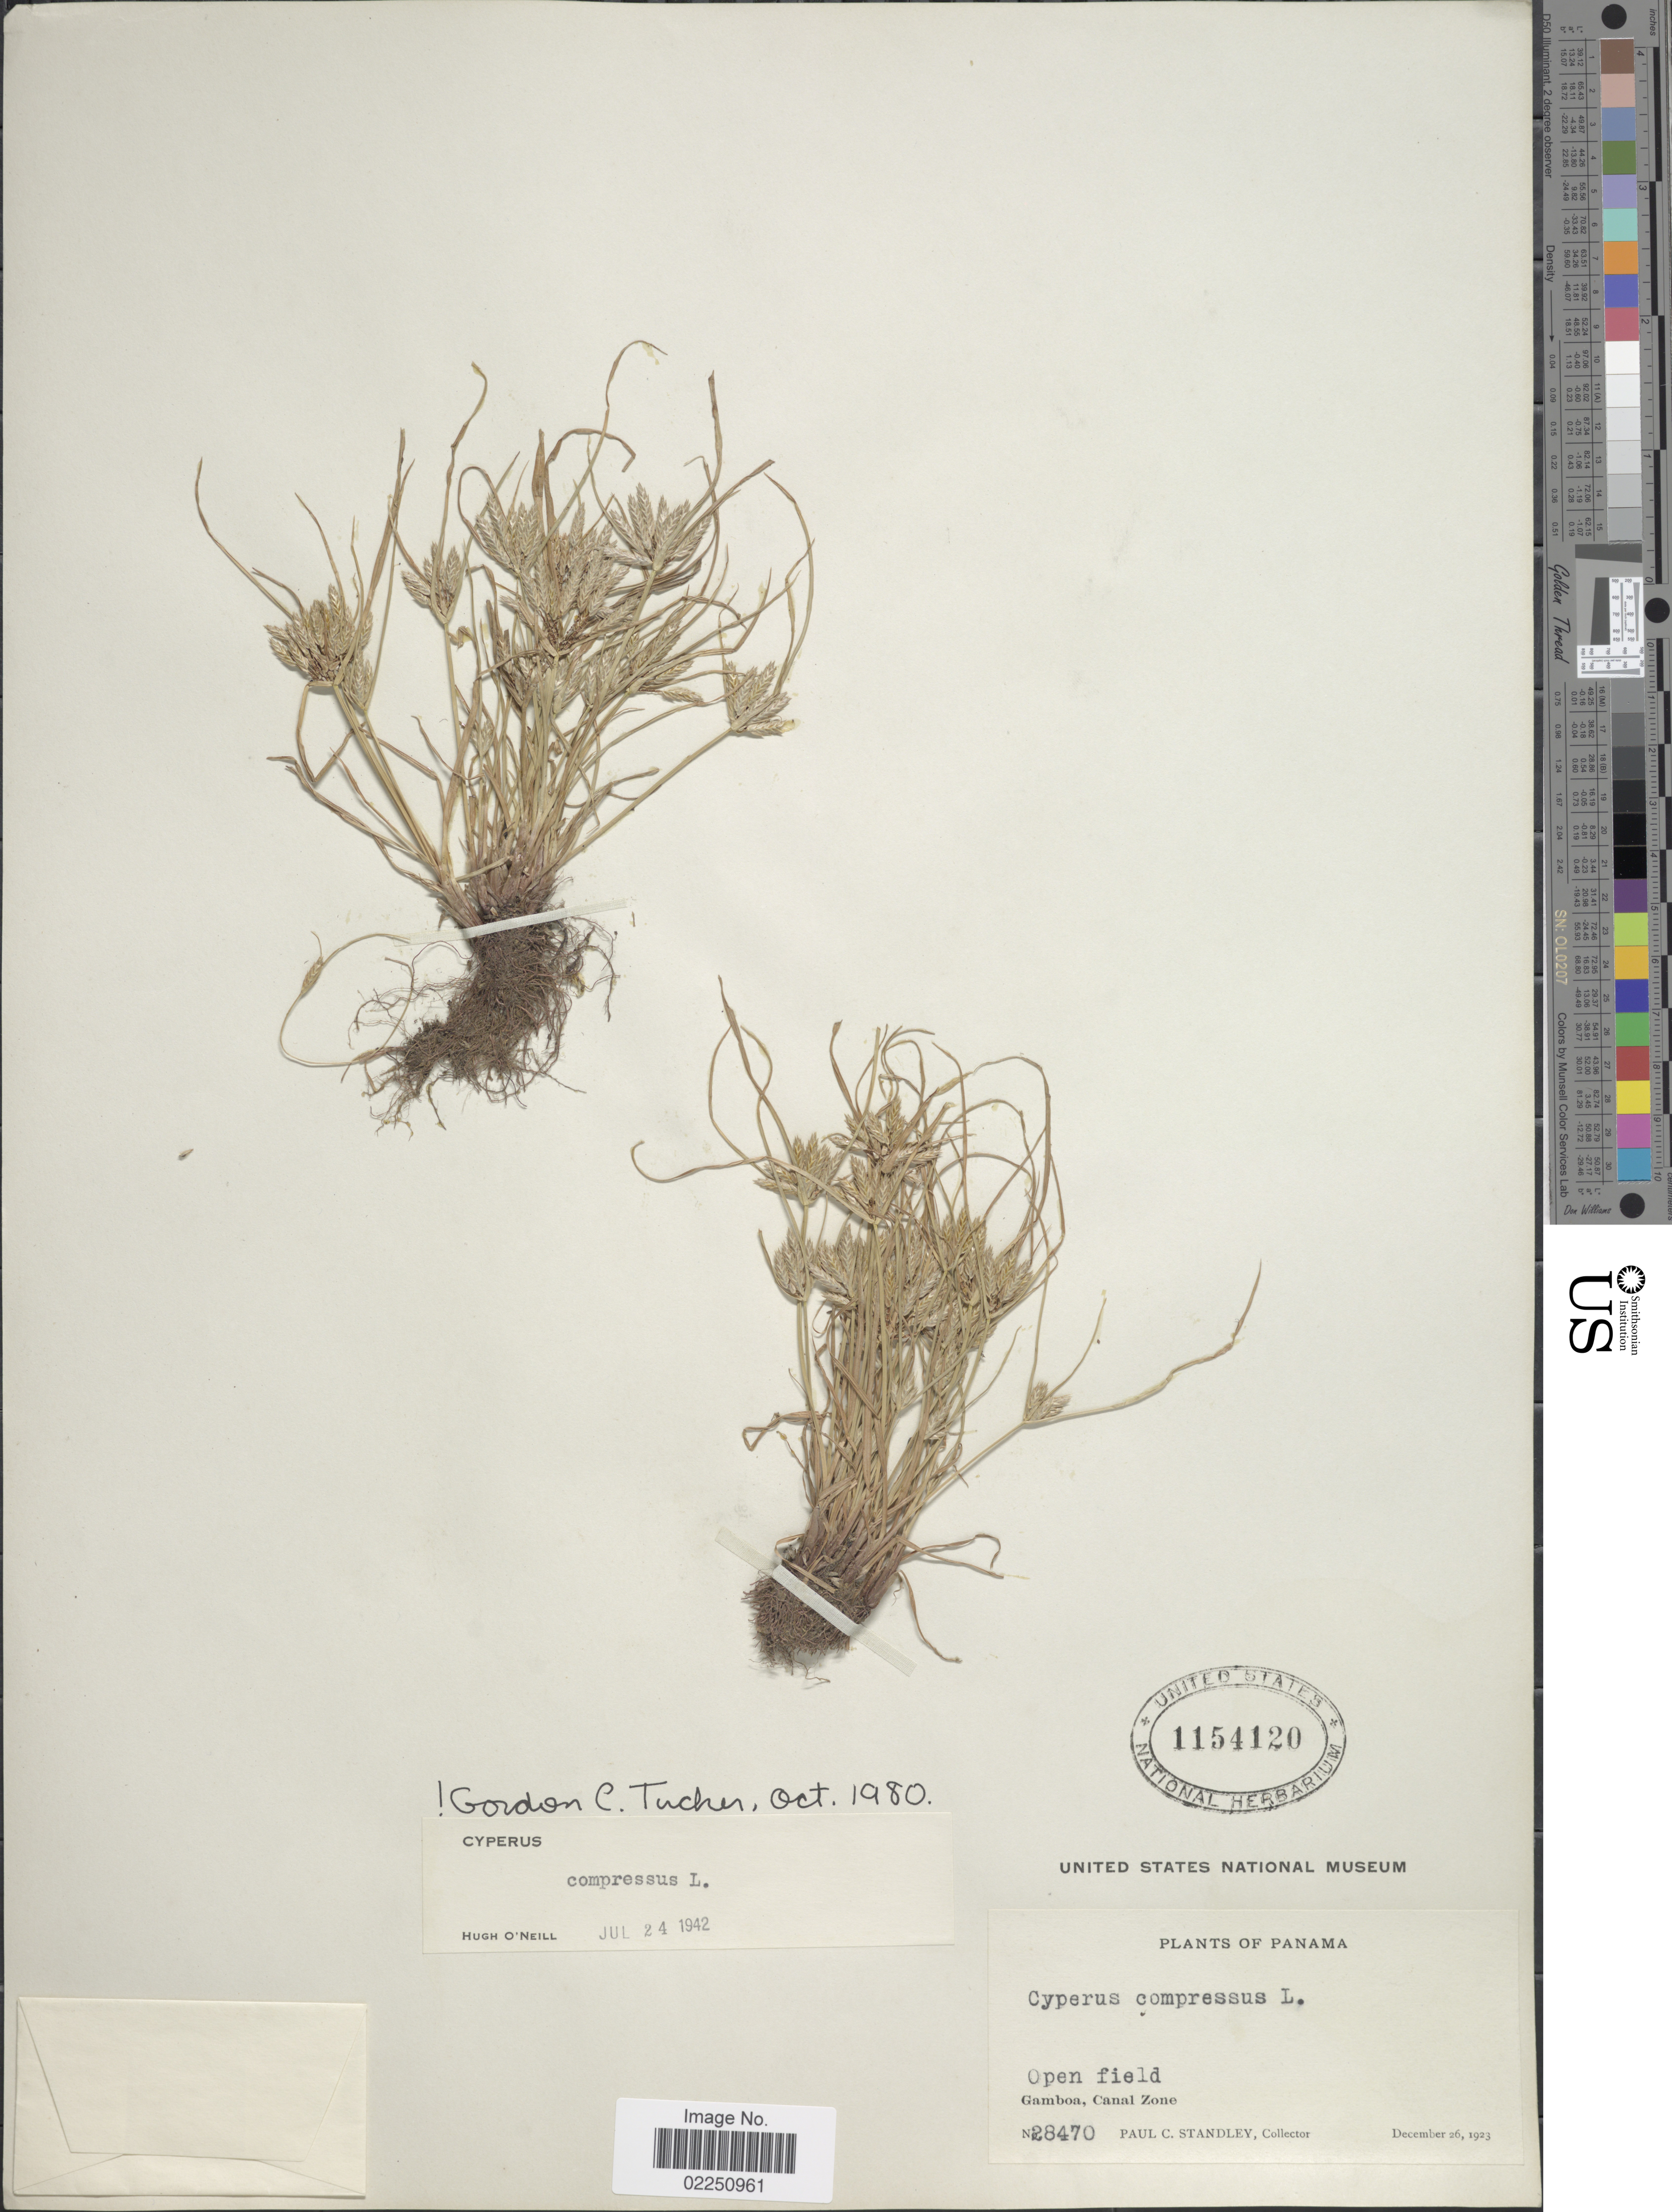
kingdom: Plantae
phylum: Tracheophyta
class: Liliopsida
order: Poales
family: Cyperaceae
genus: Cyperus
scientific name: Cyperus compressus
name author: L.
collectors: P. C. Standley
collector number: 28470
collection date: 1923-12-26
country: Panama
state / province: Colón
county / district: Canal Zone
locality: Gamboa, Canal Zone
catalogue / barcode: US 1154120